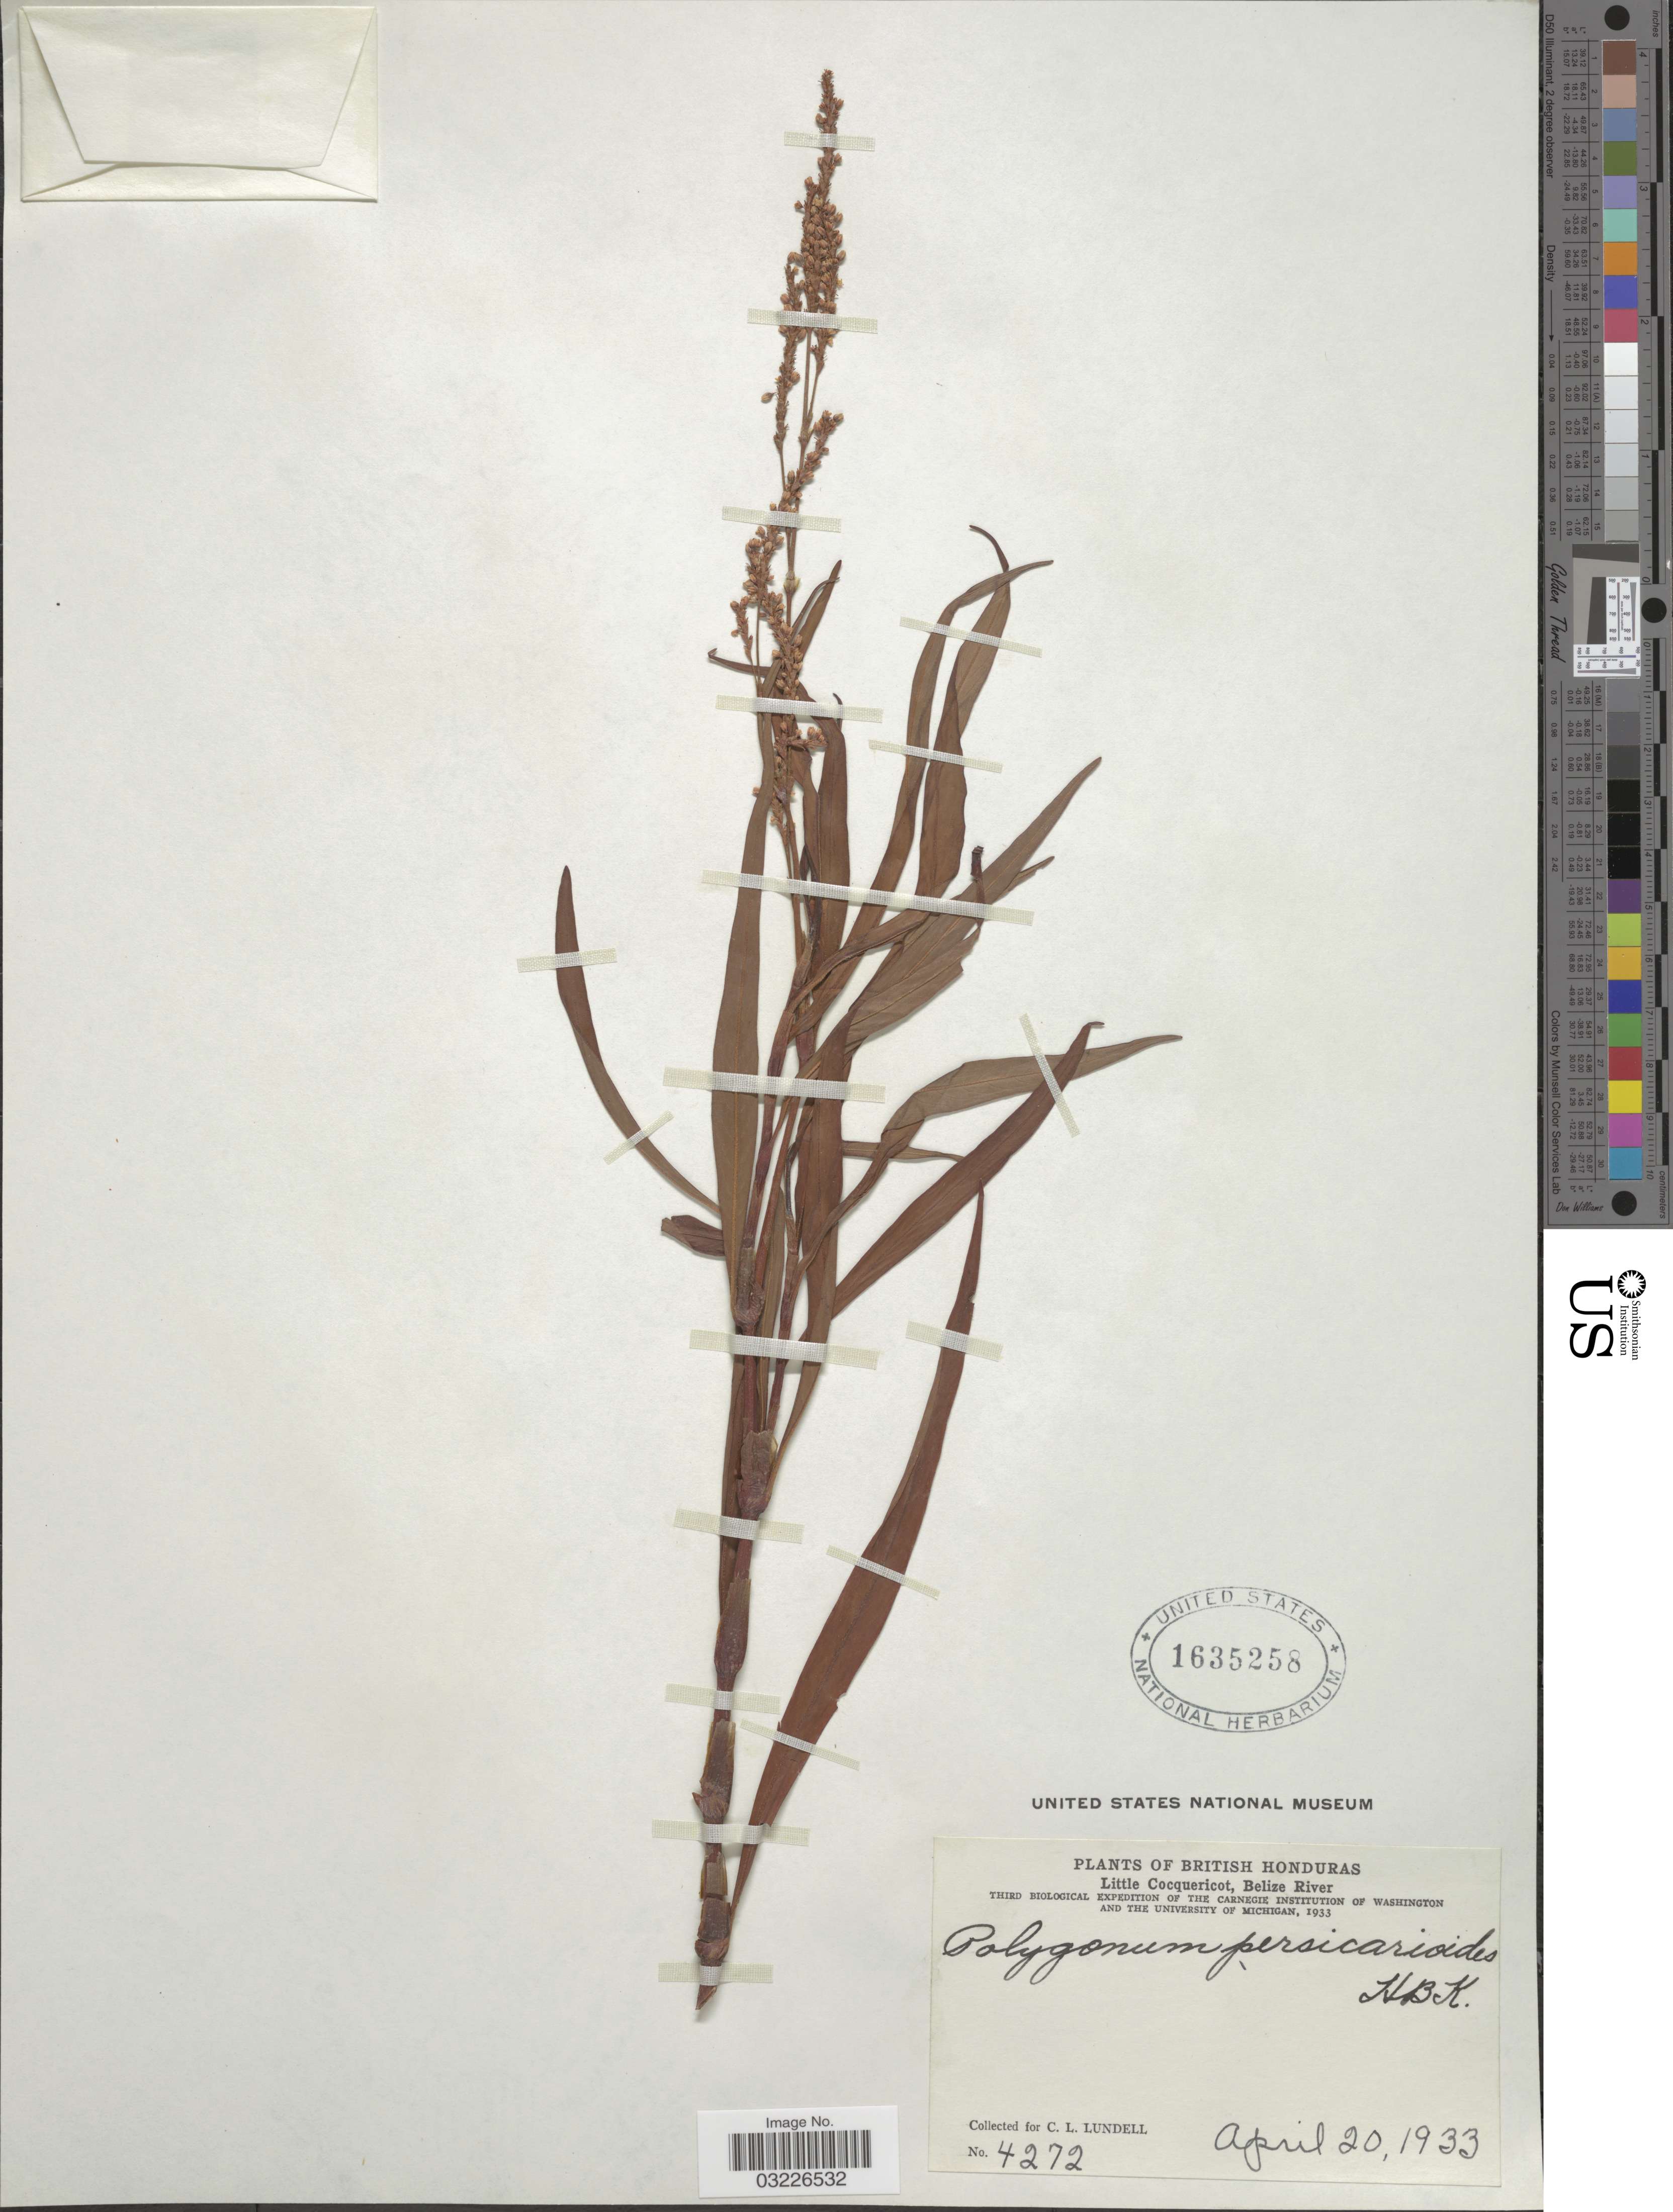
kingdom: Plantae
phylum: Tracheophyta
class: Magnoliopsida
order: Caryophyllales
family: Polygonaceae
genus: Polygonum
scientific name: Polygonum persicarioides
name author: Kunth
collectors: C. L. Lundell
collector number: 4272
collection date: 1933-04-20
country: Belize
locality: British Honduras. Little Cocquericot, Belize River.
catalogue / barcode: US 1635258